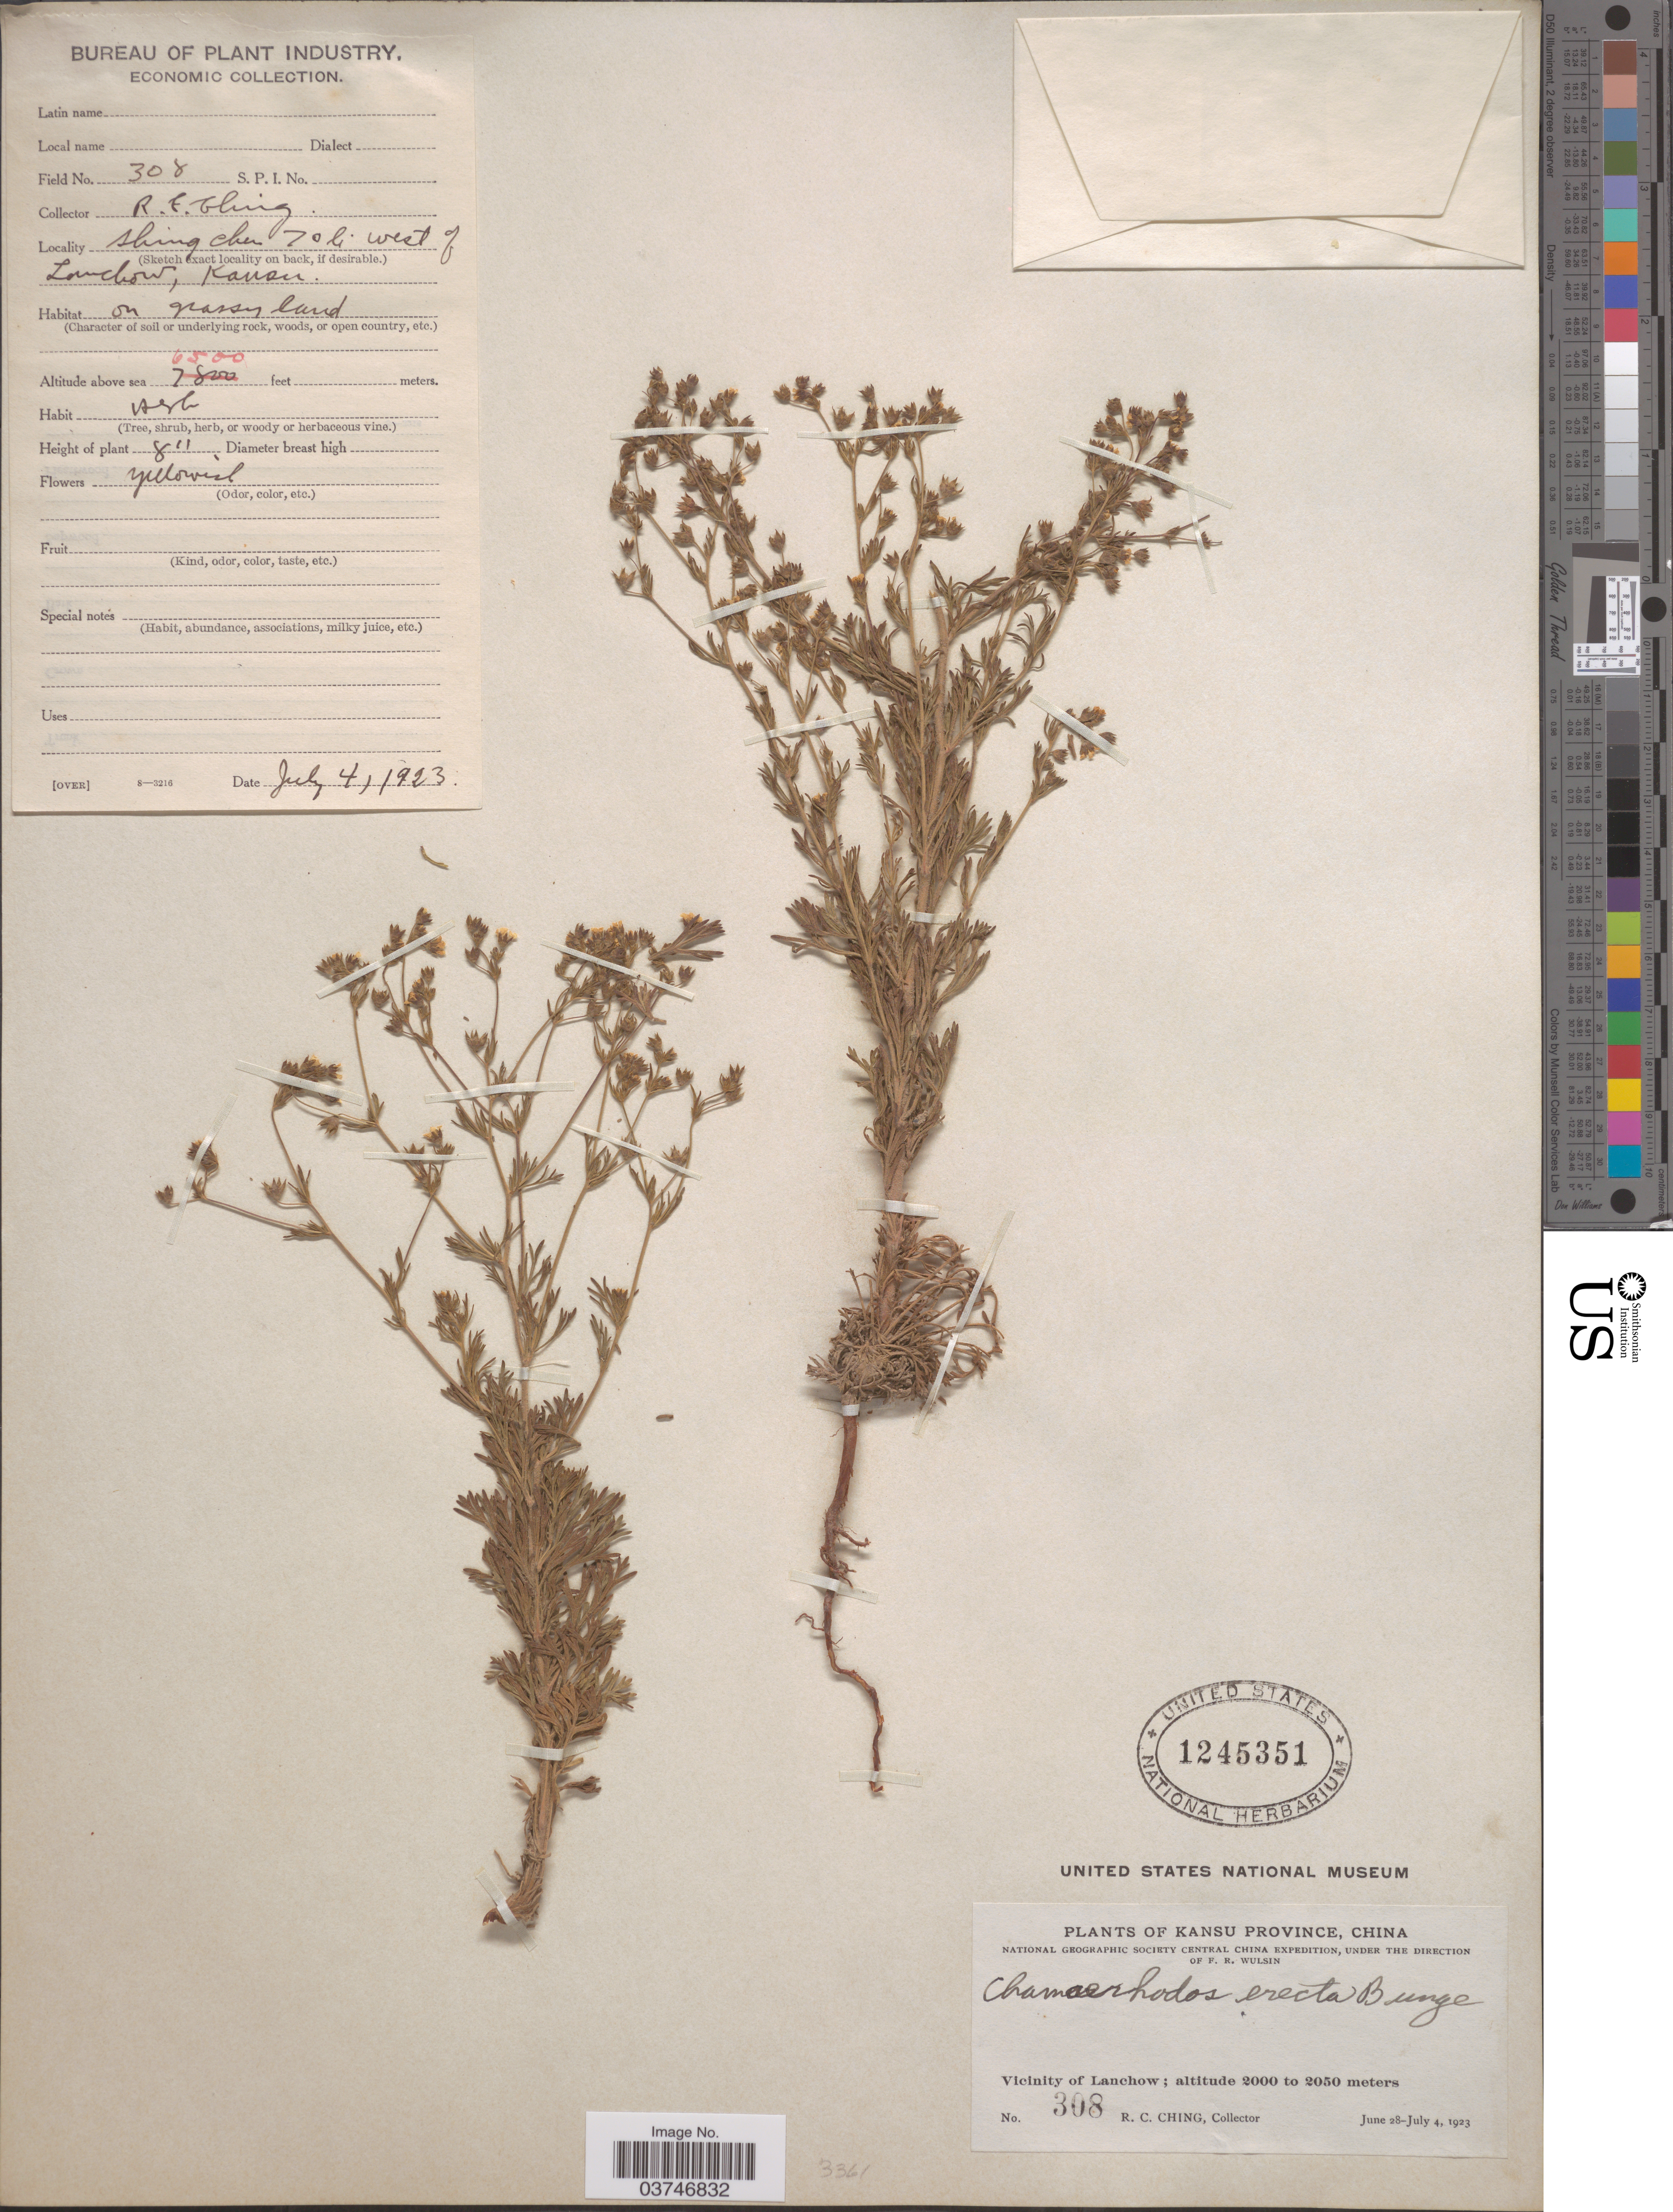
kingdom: Plantae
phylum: Tracheophyta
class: Magnoliopsida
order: Rosales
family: Rosaceae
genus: Chamaerhodos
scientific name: Chamaerhodos erecta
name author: (L.) Bunge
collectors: R. C. Ching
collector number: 308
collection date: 1923-07-04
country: China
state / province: Gansu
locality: Kansu Province. Vicinity of Lanchow. Shing Chu, 70 li. west of Lanchow. [interpreted]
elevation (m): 1981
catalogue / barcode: US 1245351